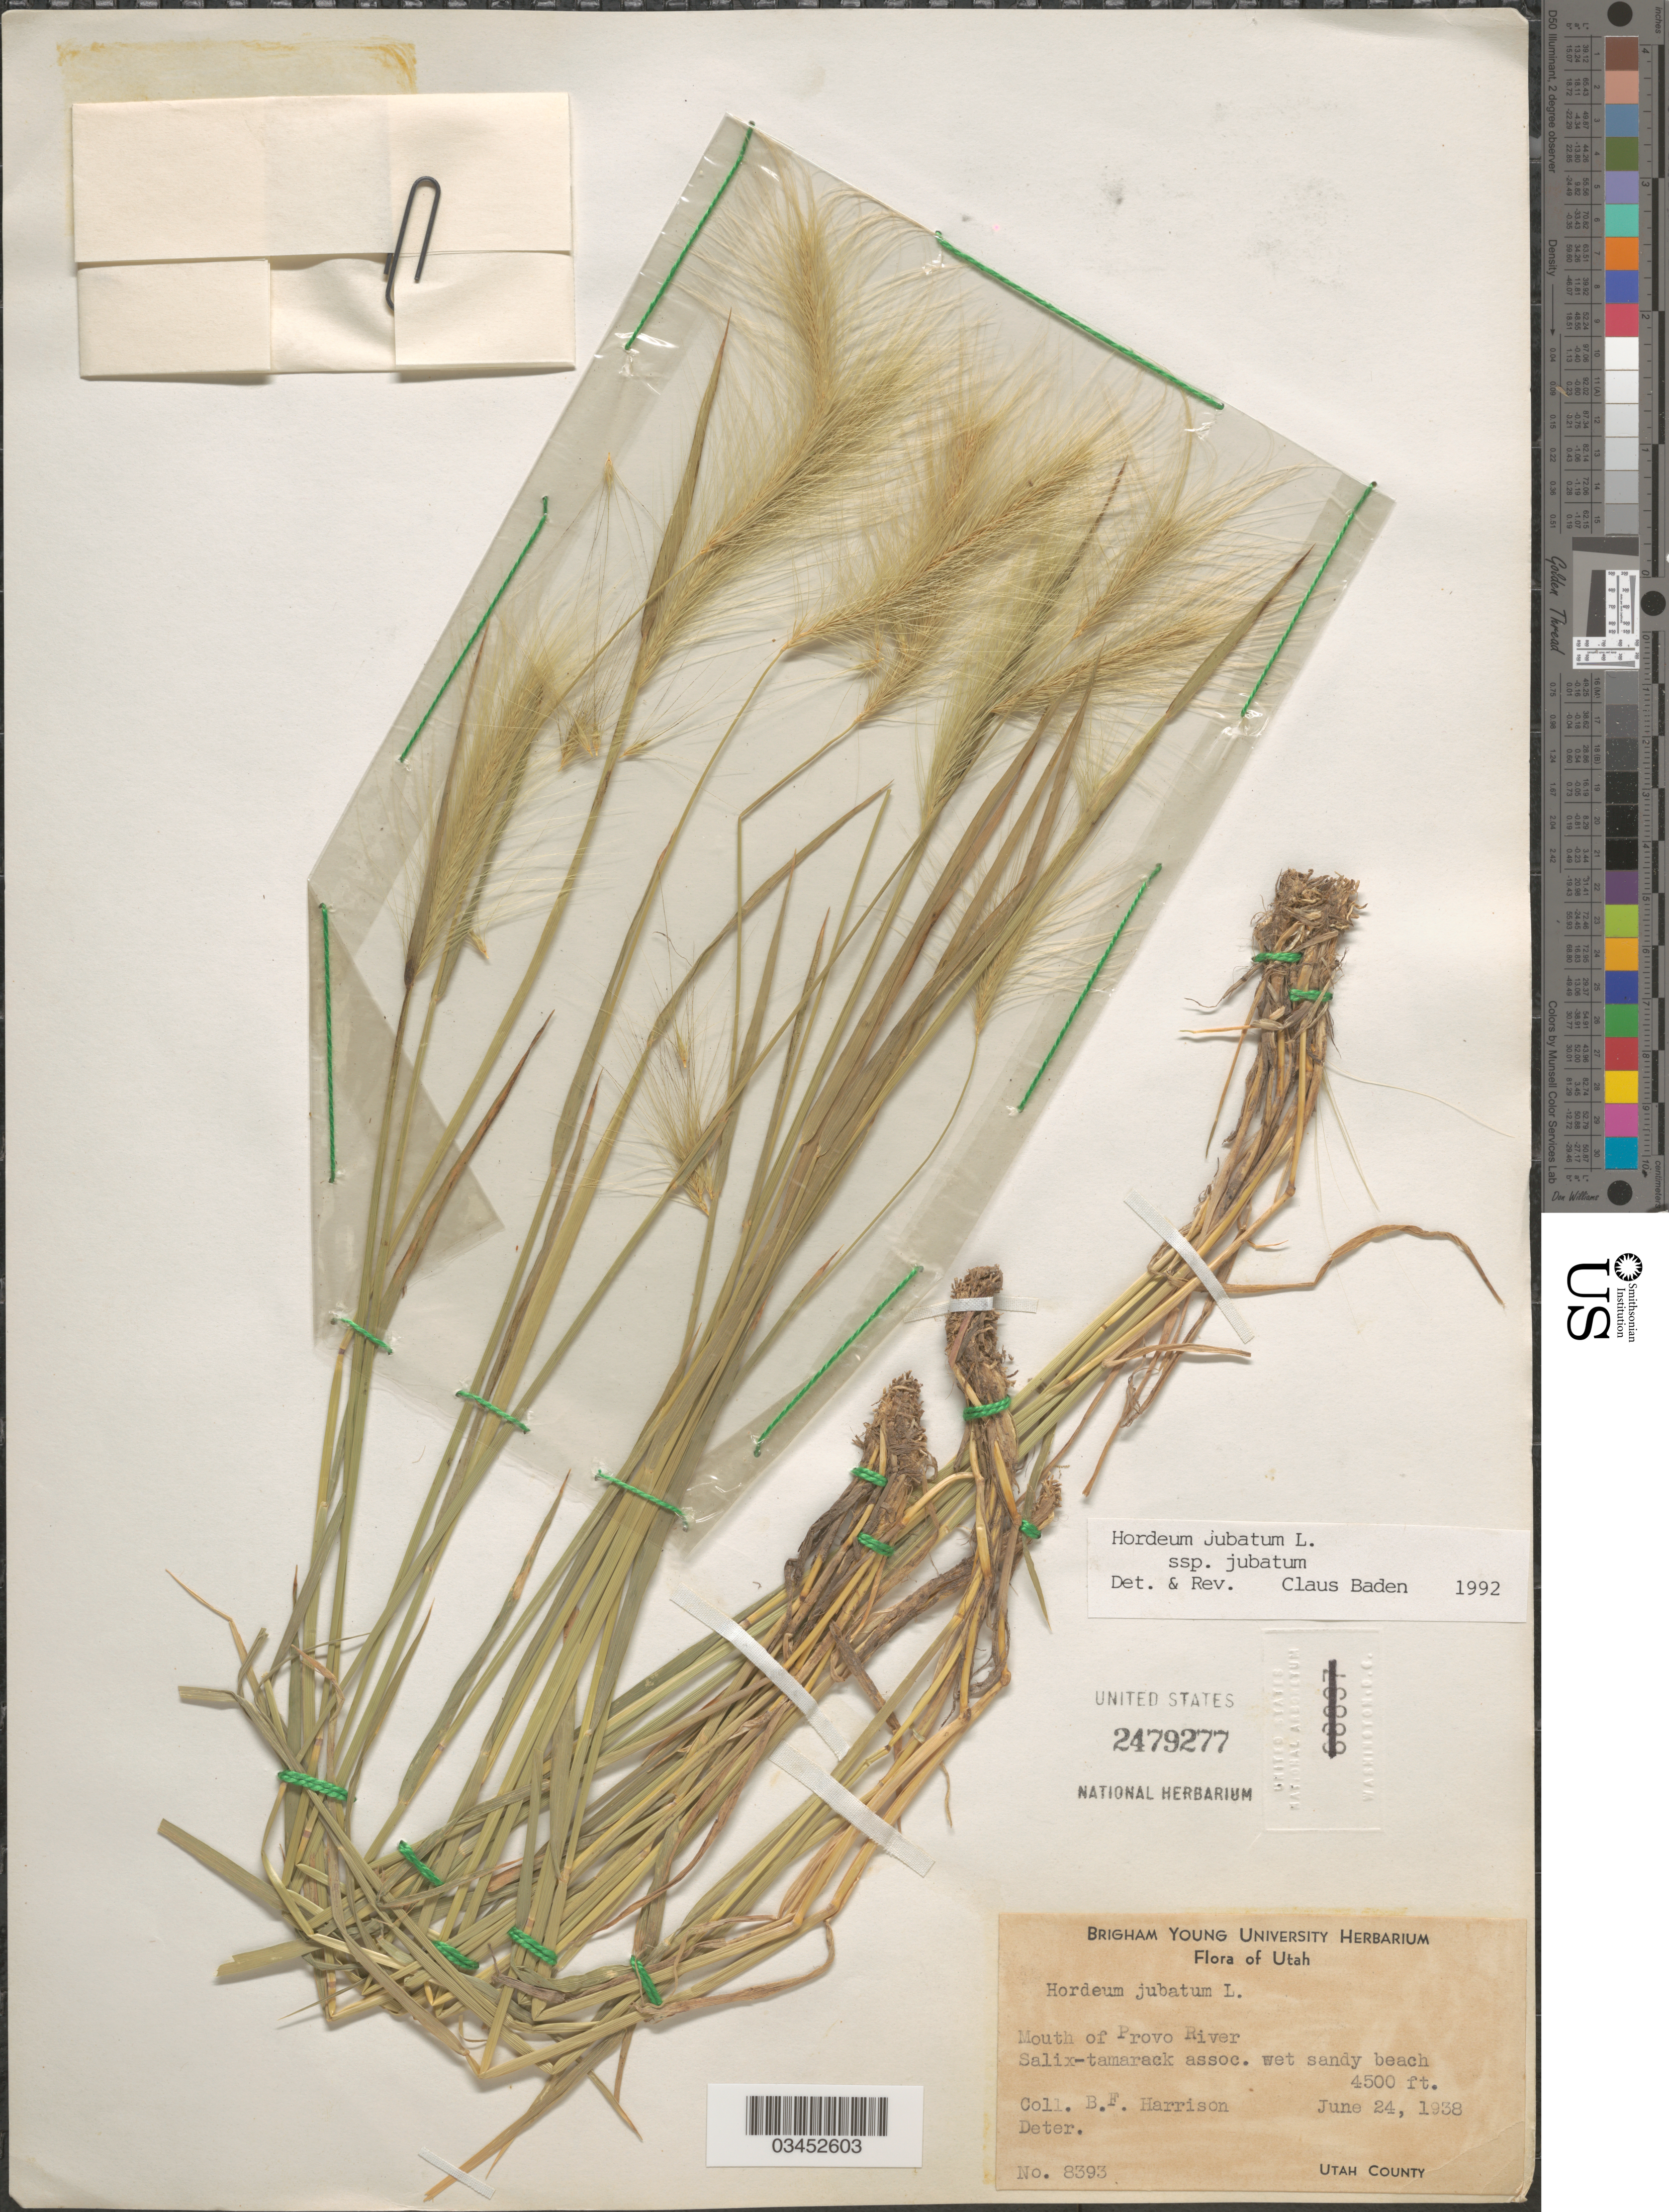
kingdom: Plantae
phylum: Tracheophyta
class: Liliopsida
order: Poales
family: Poaceae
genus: Hordeum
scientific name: Hordeum jubatum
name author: L.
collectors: B. F. Harrison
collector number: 8393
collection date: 1938-06-24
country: United States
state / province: Utah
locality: Mouth of Provo River. Utah County.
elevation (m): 1372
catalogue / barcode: US 2479277